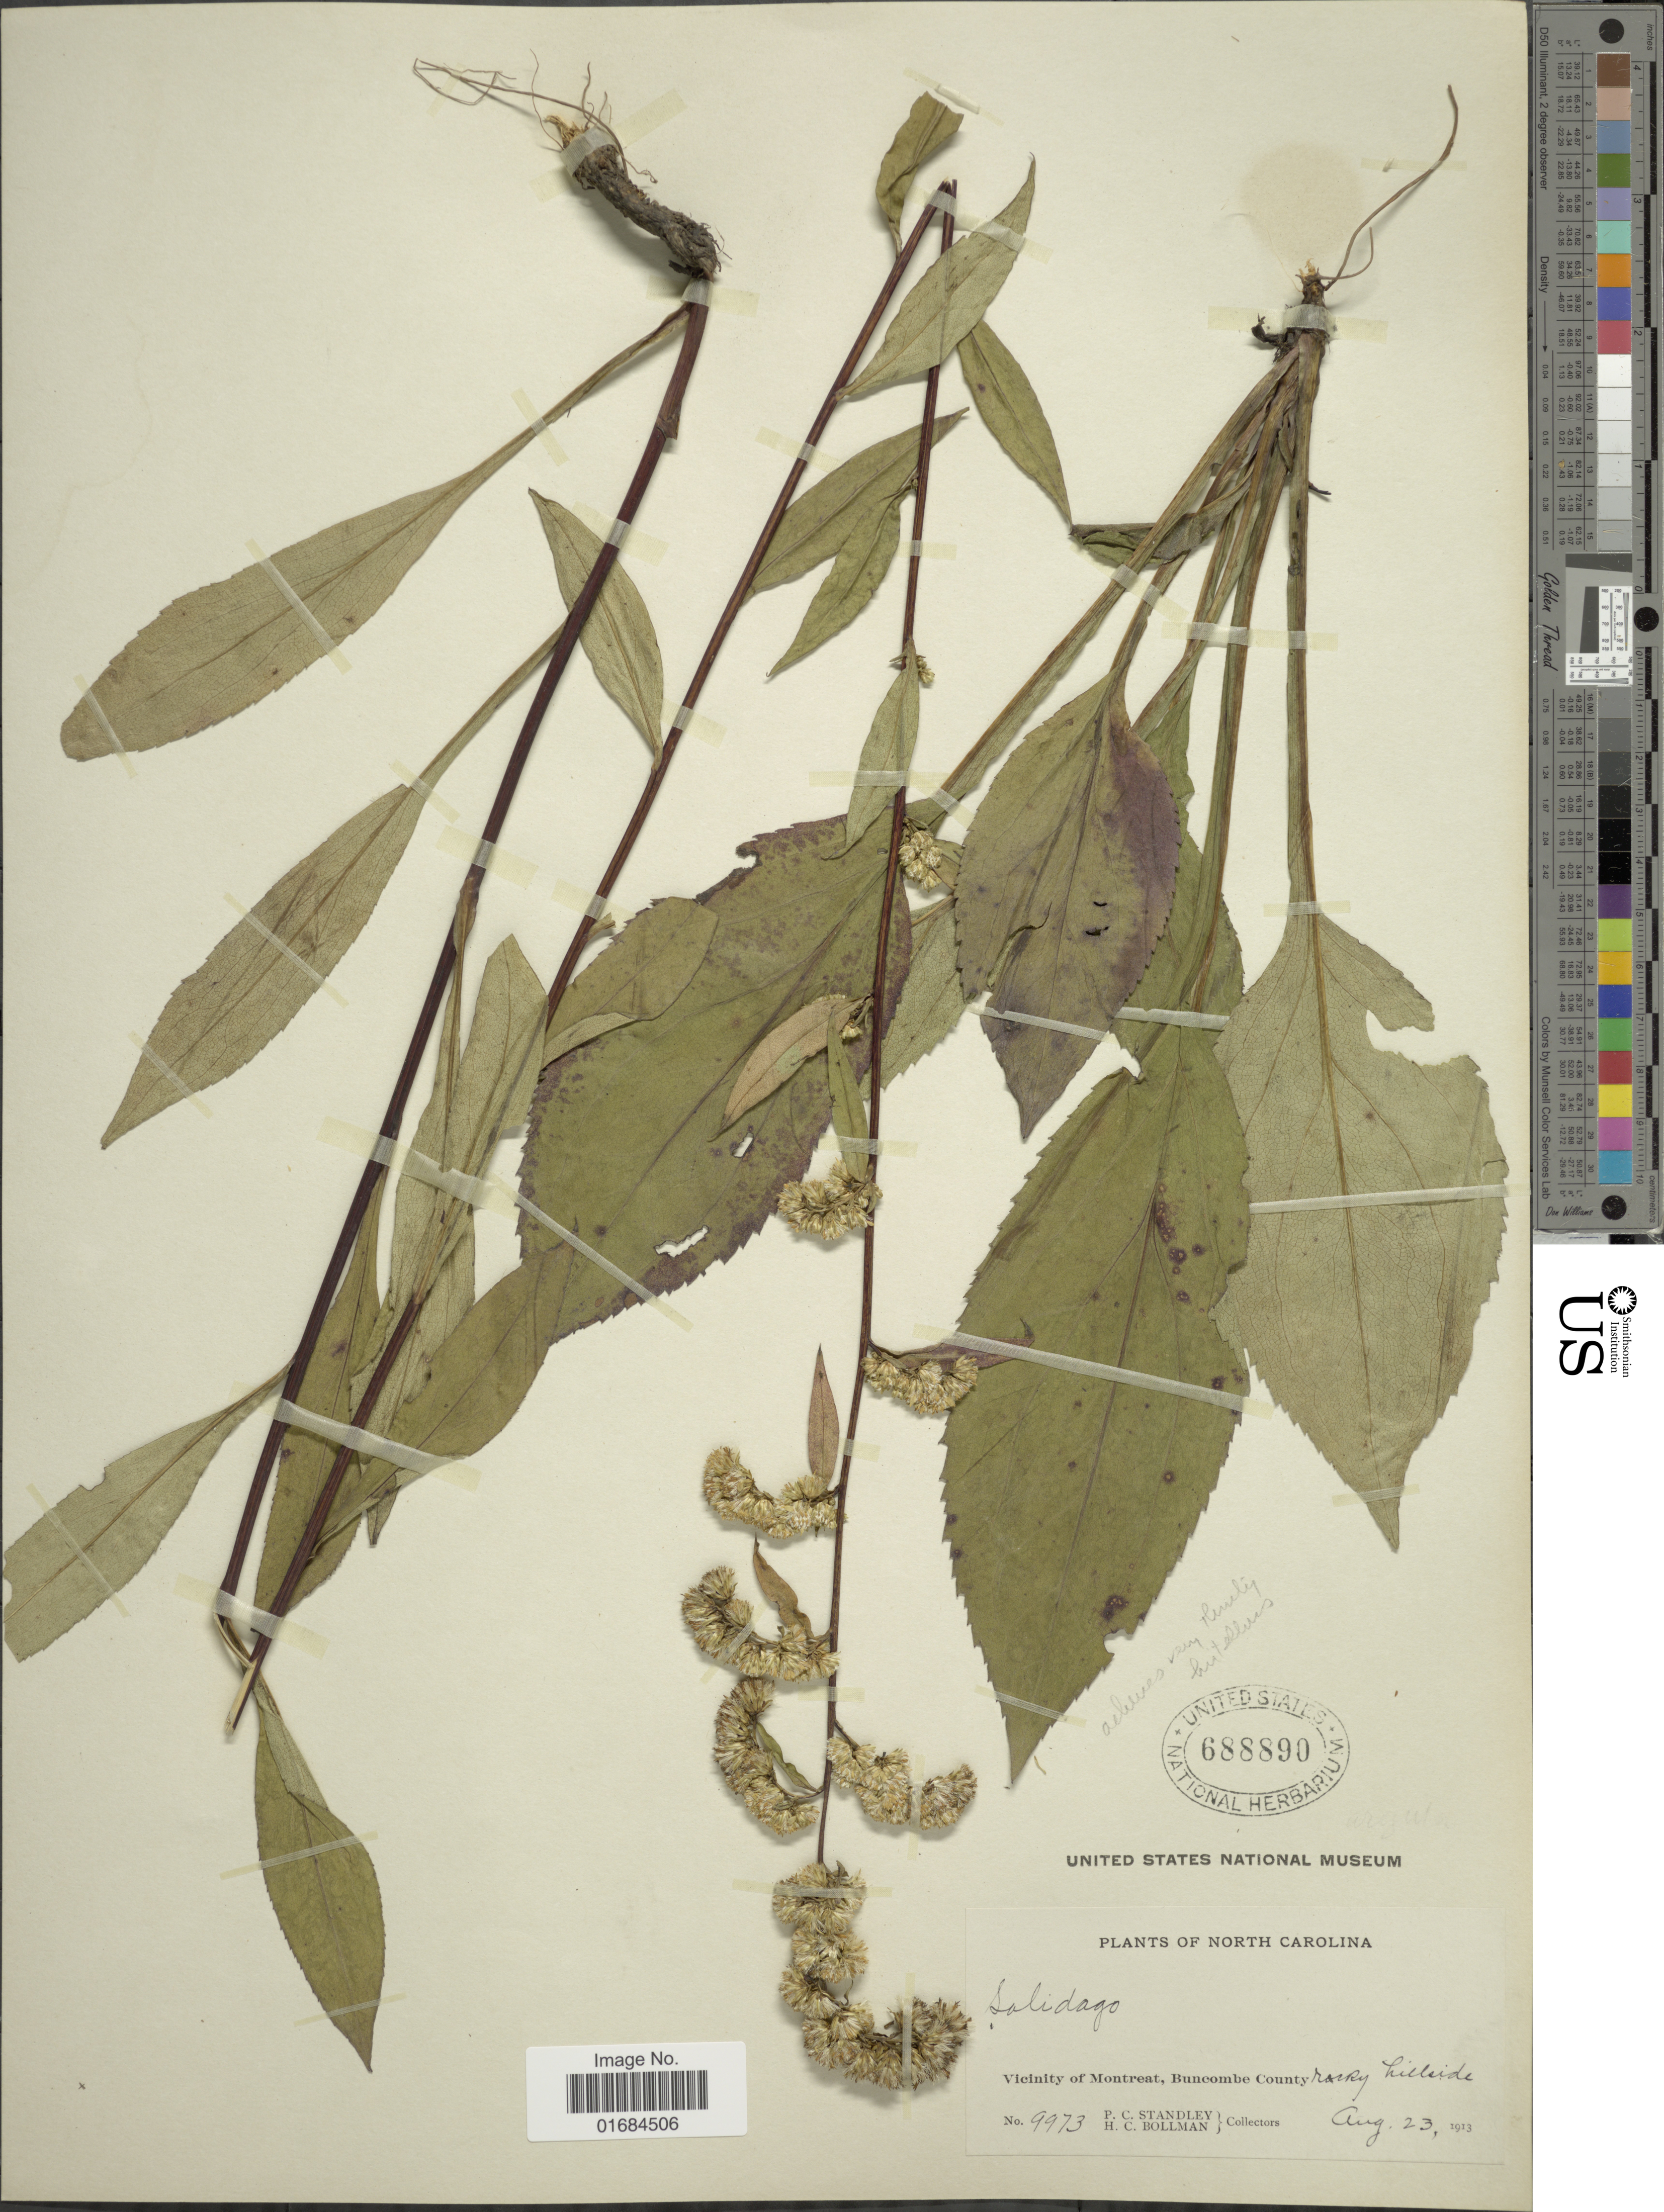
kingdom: Plantae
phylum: Tracheophyta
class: Magnoliopsida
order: Asterales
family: Asteraceae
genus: Solidago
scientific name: Solidago arguta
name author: Aiton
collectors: P. C. Standley & H. C. Bollman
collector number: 9973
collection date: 1913-08-23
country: United States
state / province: North Carolina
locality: Vicinity of Montreat, Buncombe County rocky hillside.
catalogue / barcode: US 688890